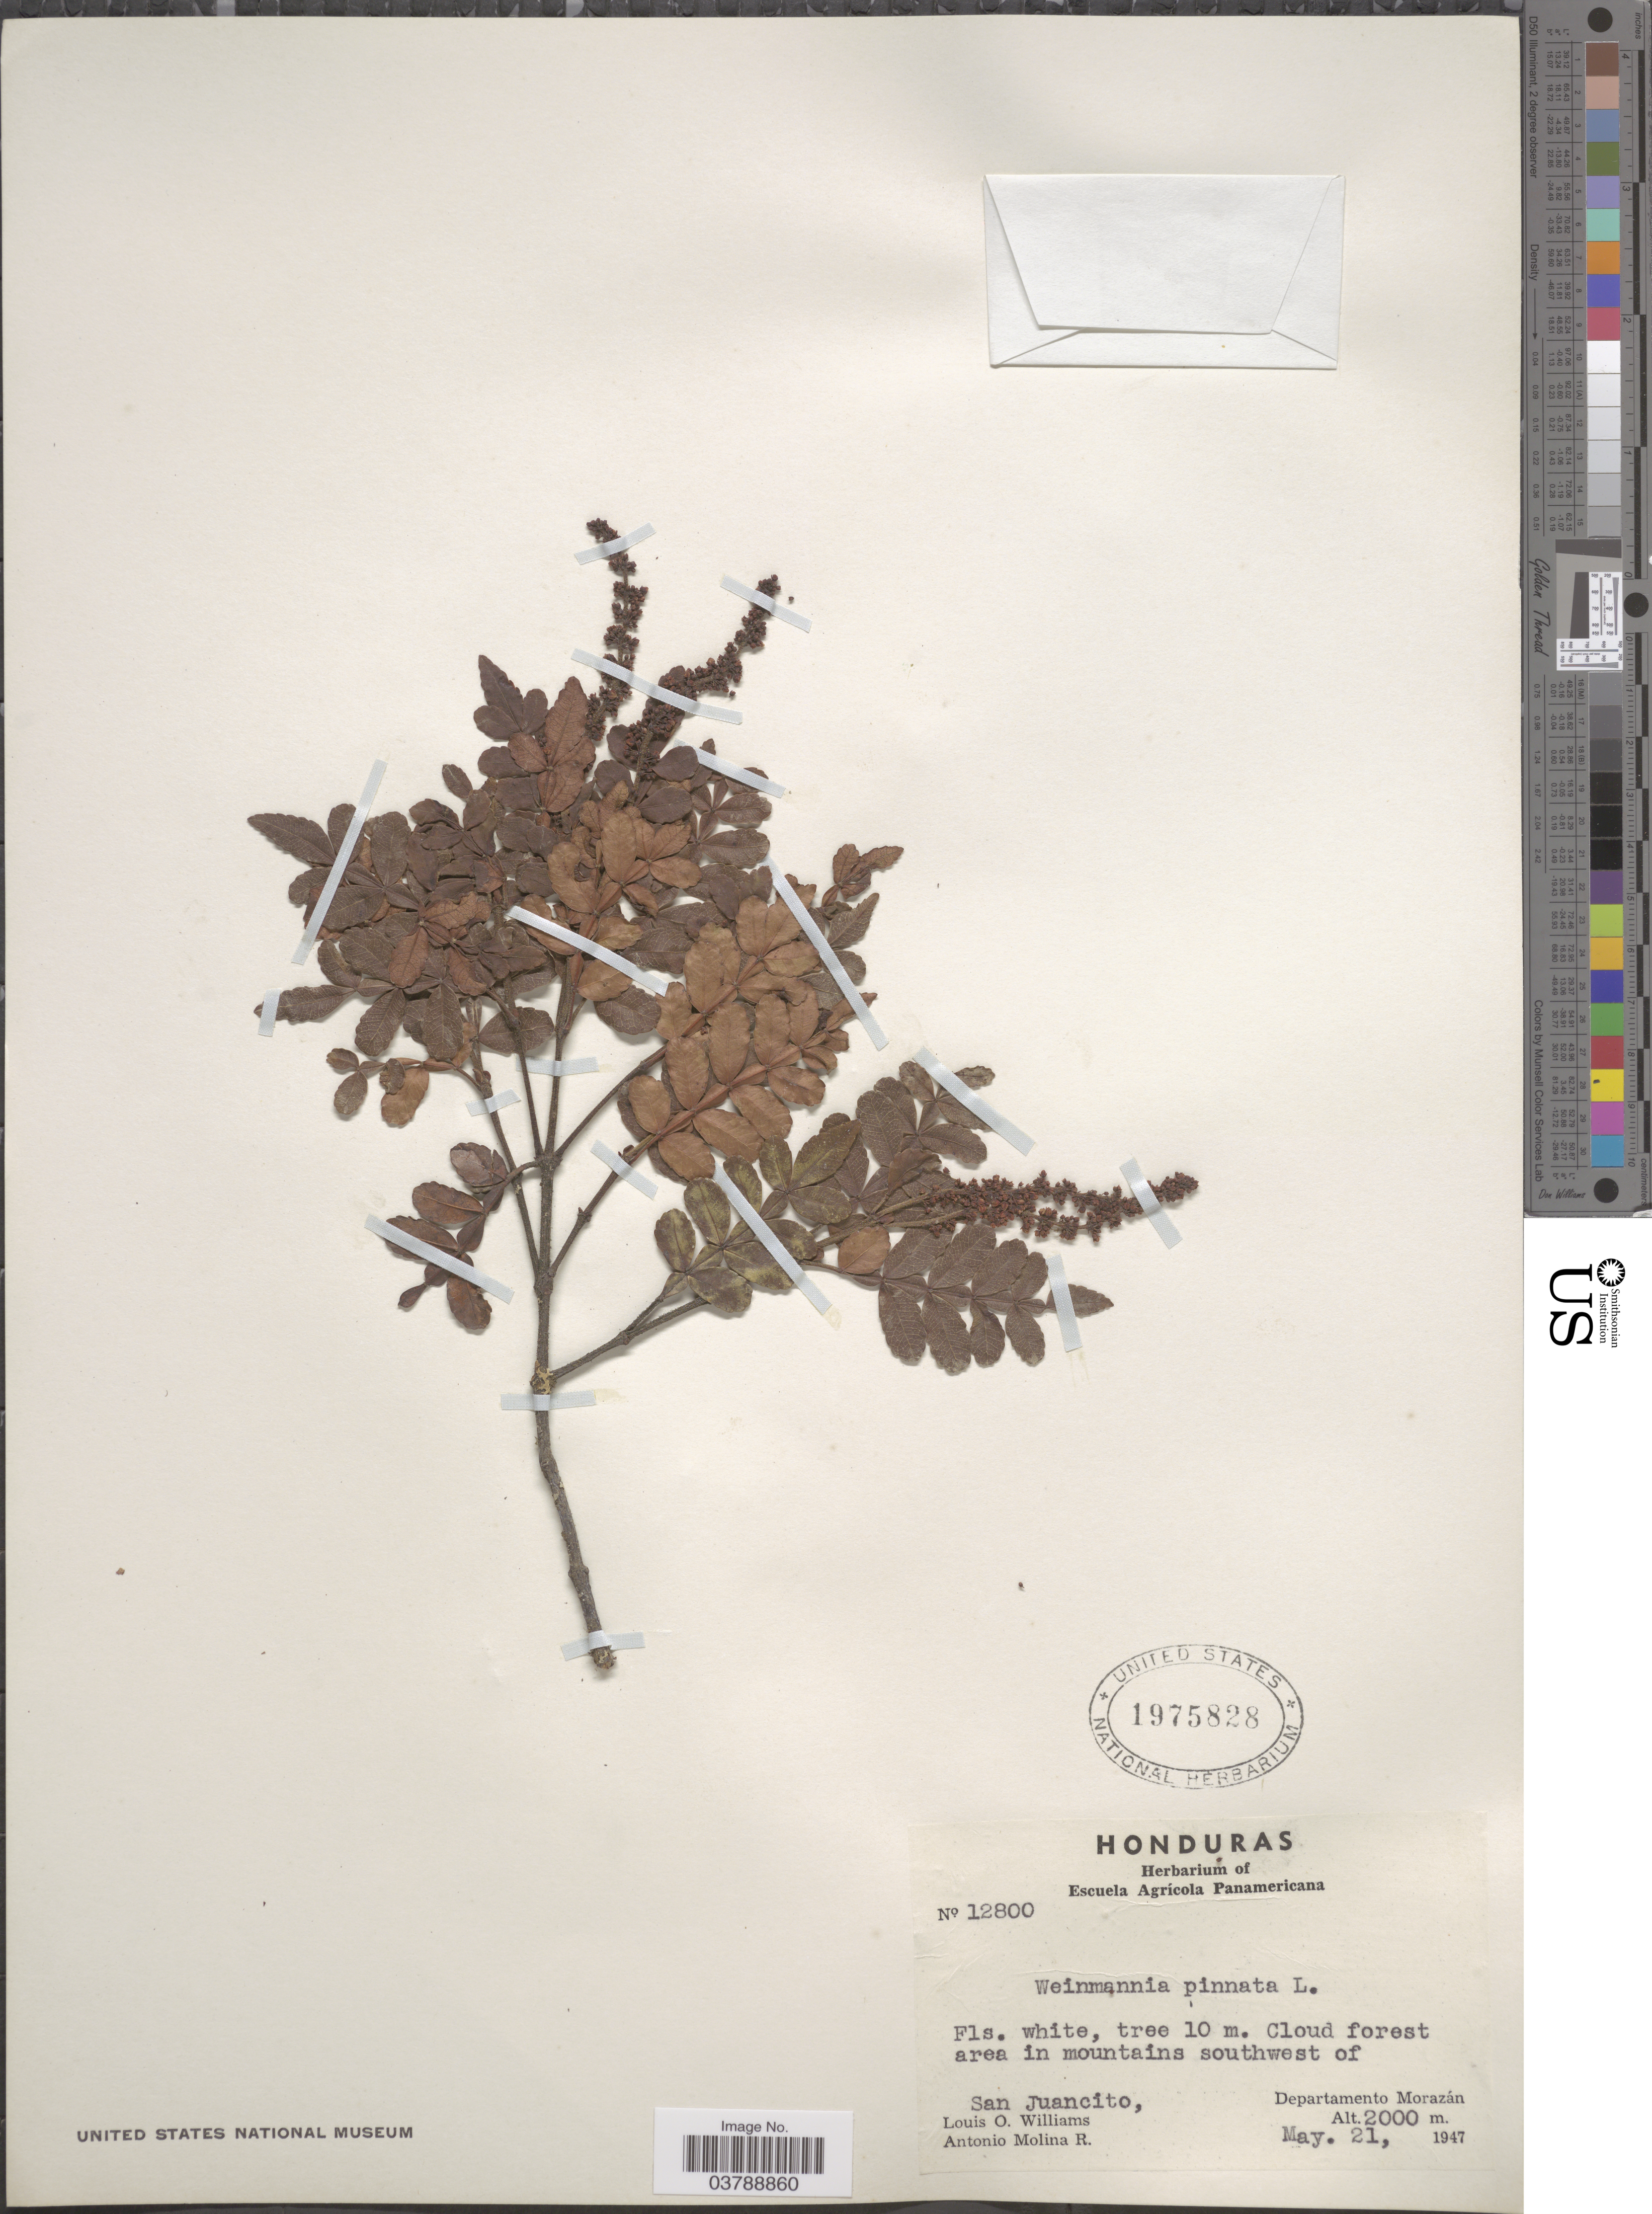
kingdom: Plantae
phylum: Tracheophyta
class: Magnoliopsida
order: Oxalidales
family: Cunoniaceae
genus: Weinmannia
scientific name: Weinmannia pinnata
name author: L.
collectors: L. O. Williams & A. Molina R.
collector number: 12800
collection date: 1947-05-21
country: Honduras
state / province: Fco. Morazán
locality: Cloud forest area in mountains southwest of San Juancito, Departamento Morazán.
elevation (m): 2000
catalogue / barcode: US 1975828